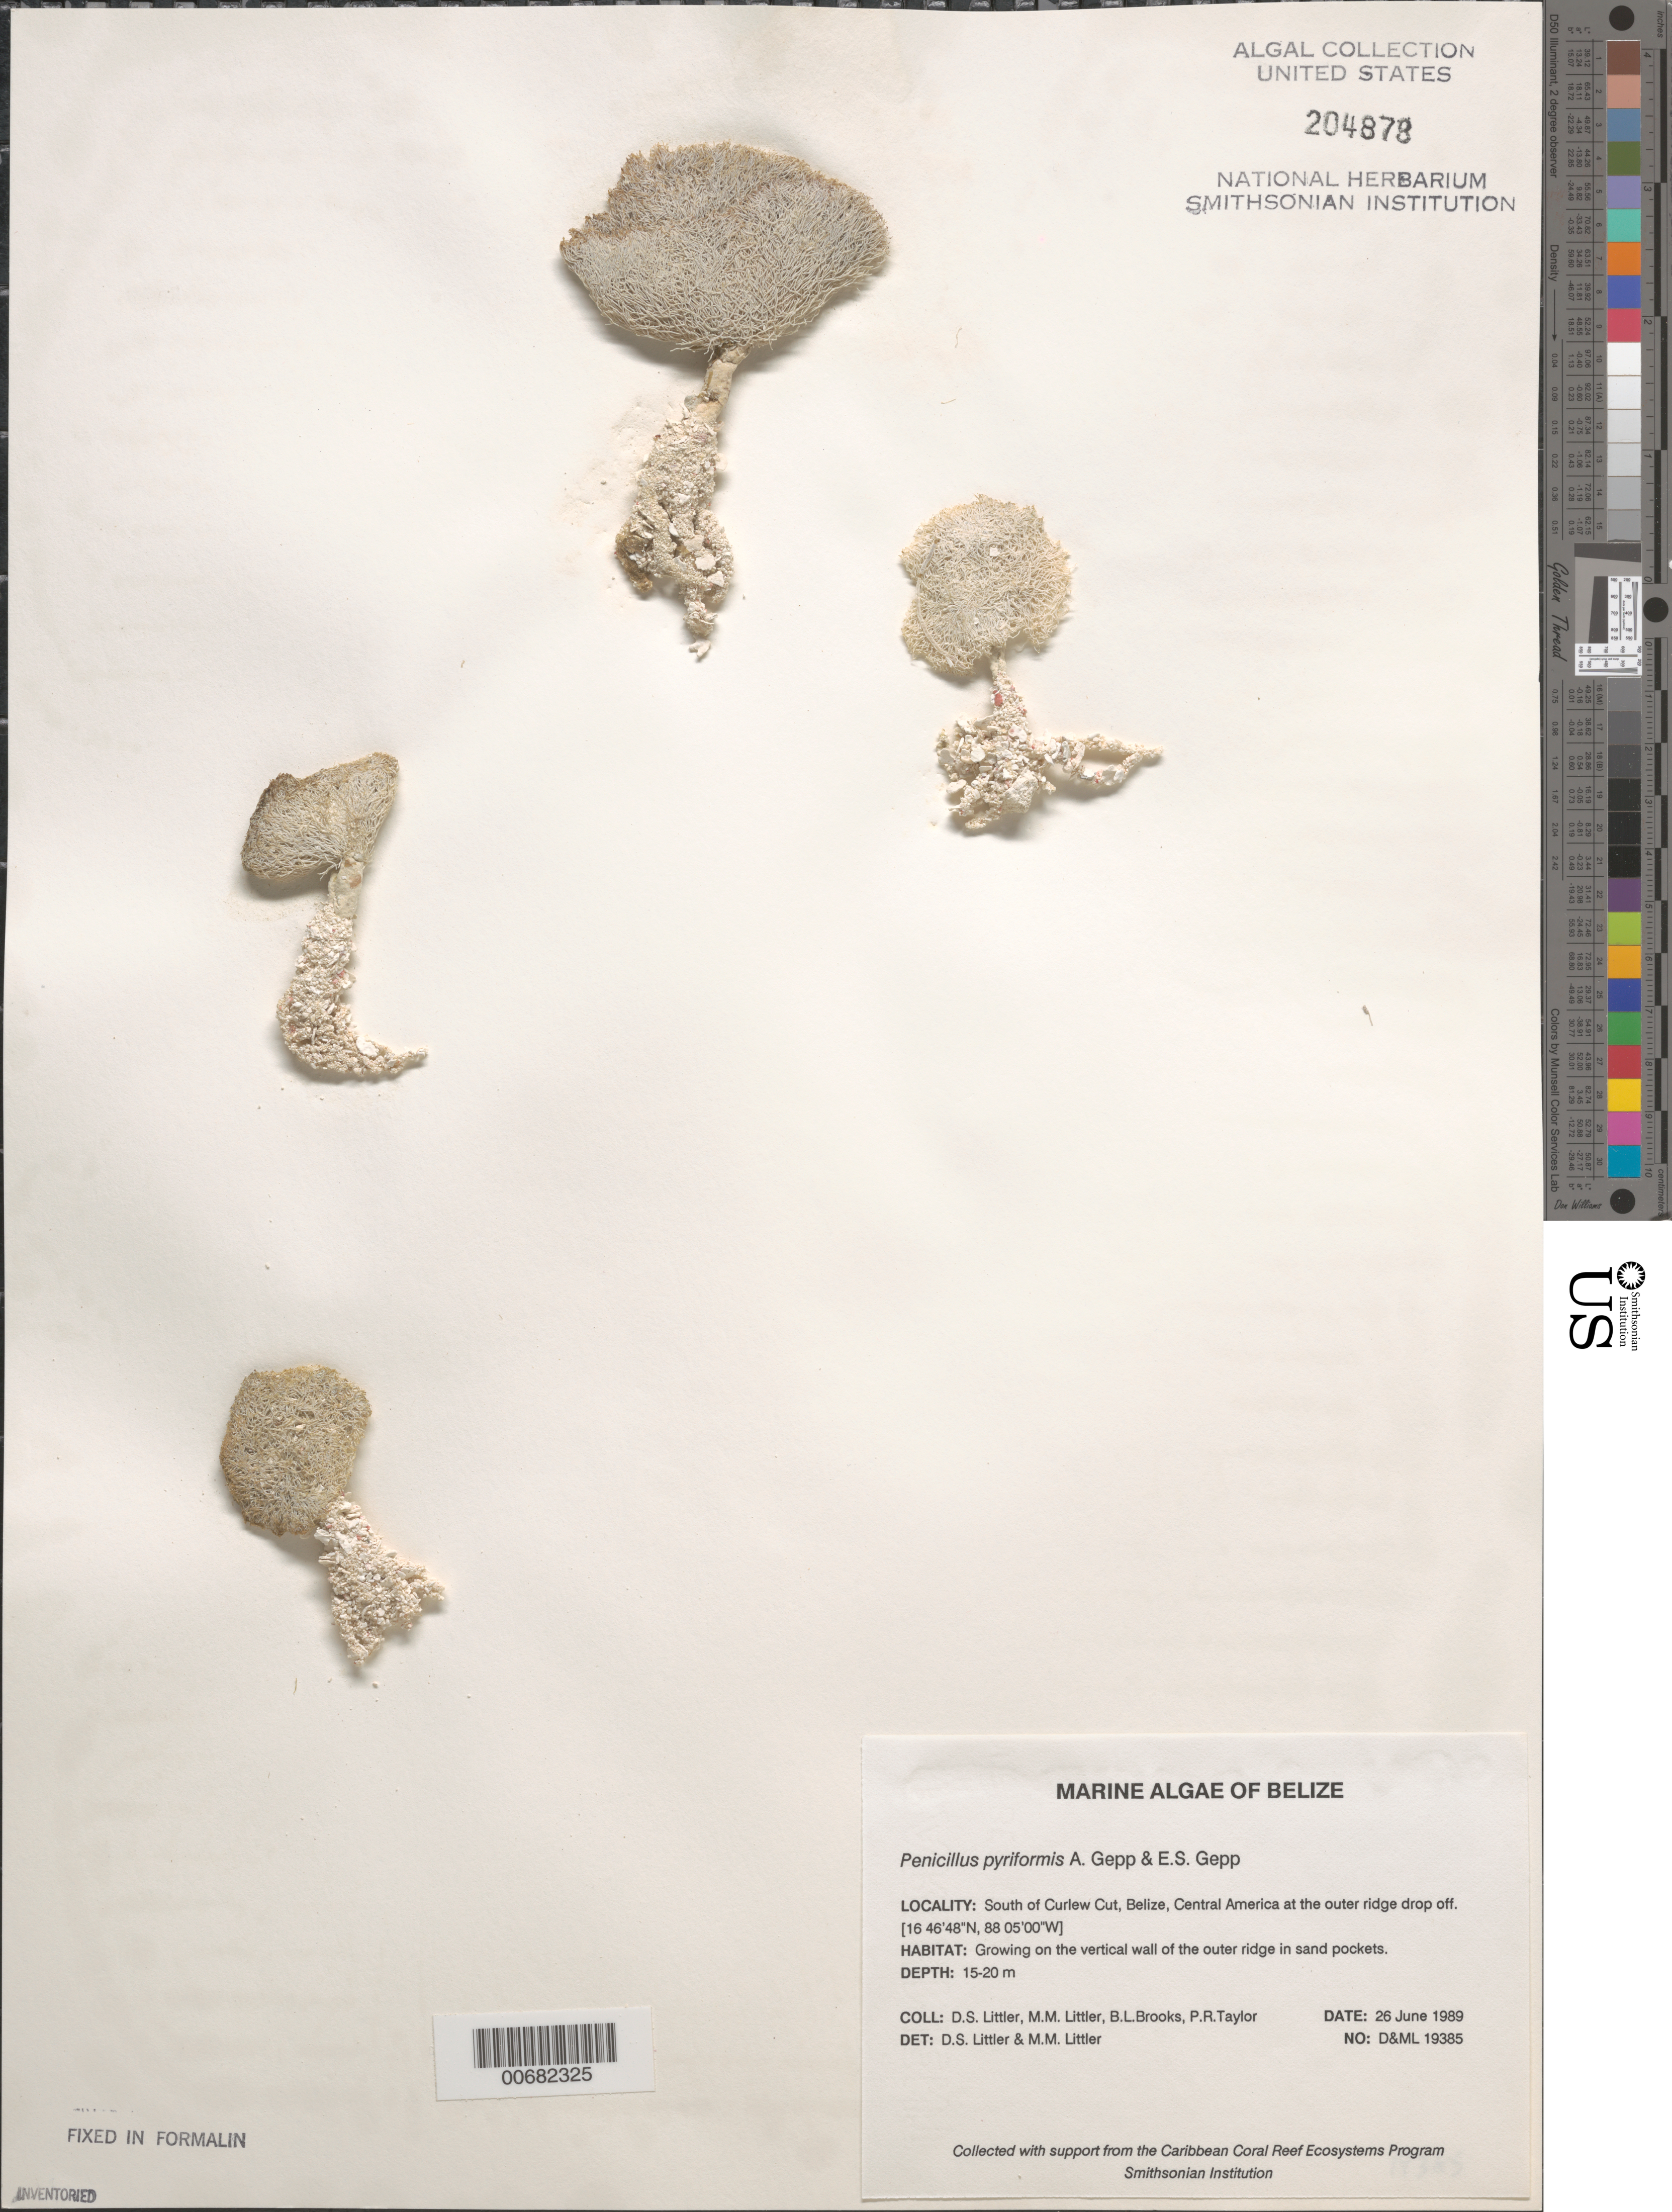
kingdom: Plantae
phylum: Chlorophyta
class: Ulvophyceae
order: Bryopsidales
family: Udoteaceae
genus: Penicillus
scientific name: Penicillus pyriformis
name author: A. Gepp & E. Gepp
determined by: Littler, D. S.; Littler, M. M.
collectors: D. S. Littler, M. M. Littler, B. Brooks & P. R. Taylor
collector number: D&ML 19385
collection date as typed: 26 Jun 1989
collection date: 1989-06-26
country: Belize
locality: South of Curlew Cut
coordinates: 16 46' 48" N, 88 05' 00" W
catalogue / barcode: US 204878